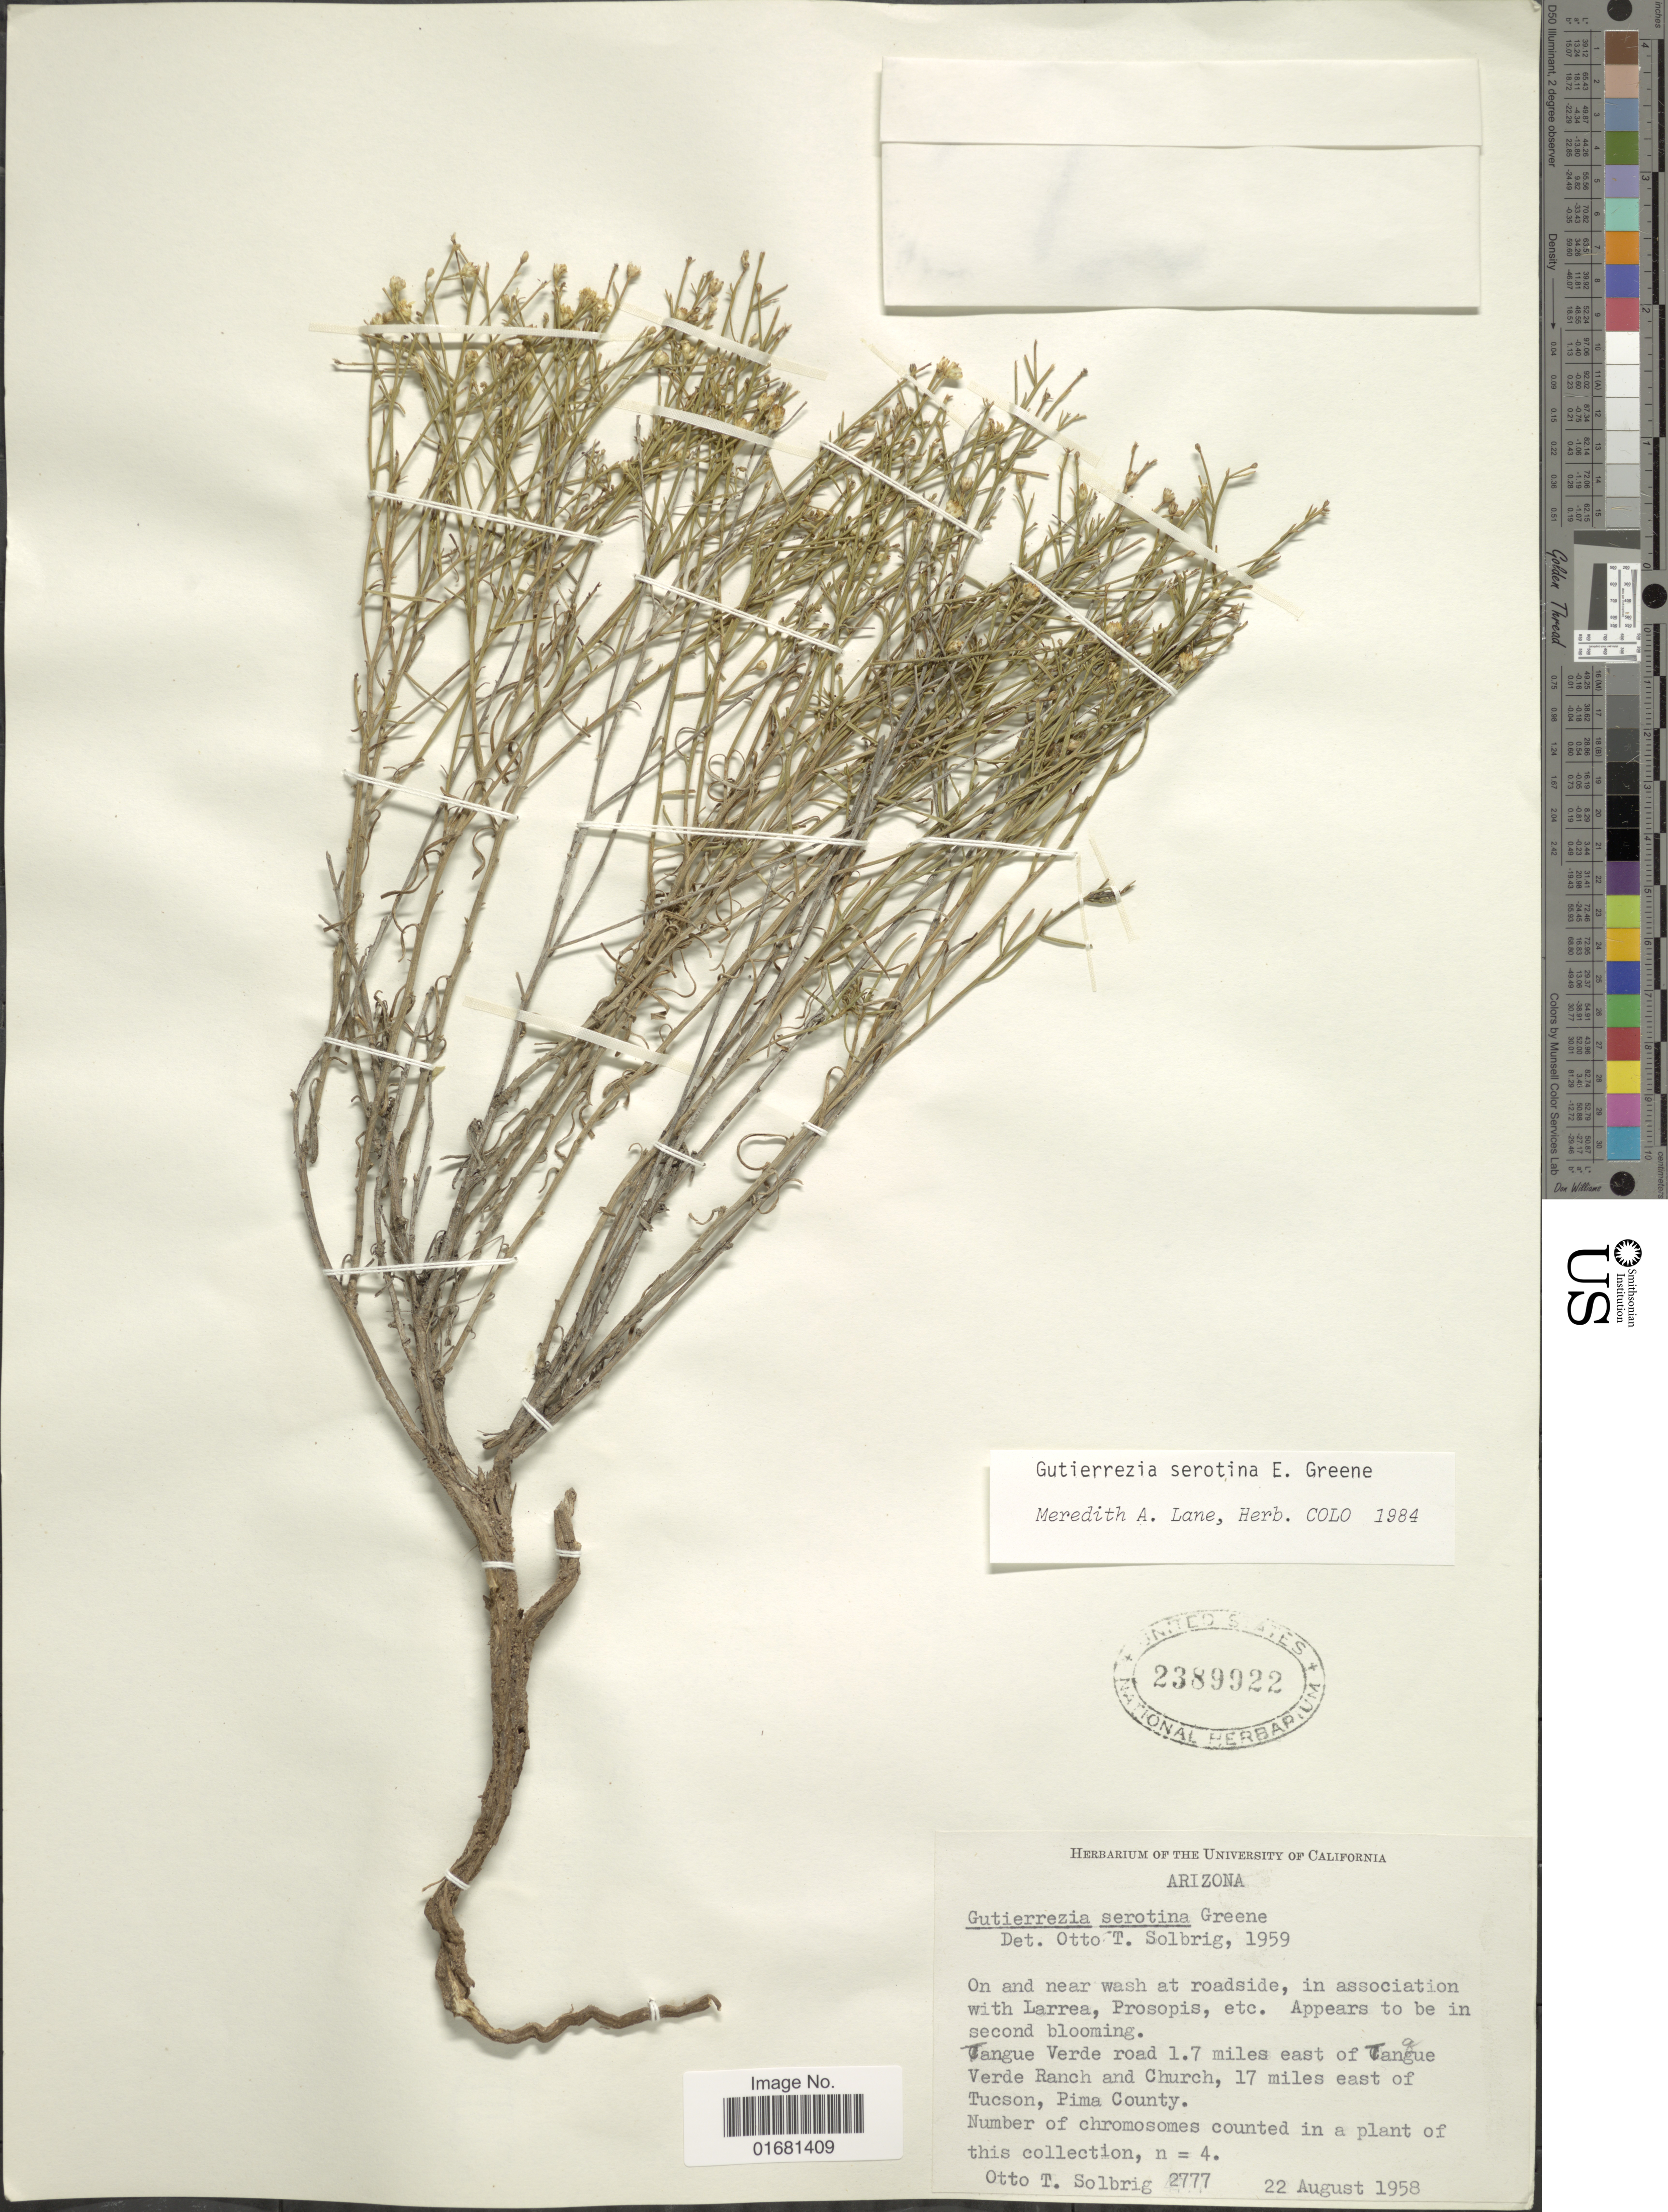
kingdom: Plantae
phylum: Tracheophyta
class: Magnoliopsida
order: Asterales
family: Asteraceae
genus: Gutierrezia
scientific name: Gutierrezia serotina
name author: Greene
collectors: O. T. Solbrig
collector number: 2777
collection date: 1958-08-22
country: United States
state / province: Arizona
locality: Arizona. On and near at roadside, Tangue Verde road 1.7 miles east of Tanque, Verde Ranch and Church, 17 miles east of Tucson, Pima County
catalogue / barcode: US 2389922